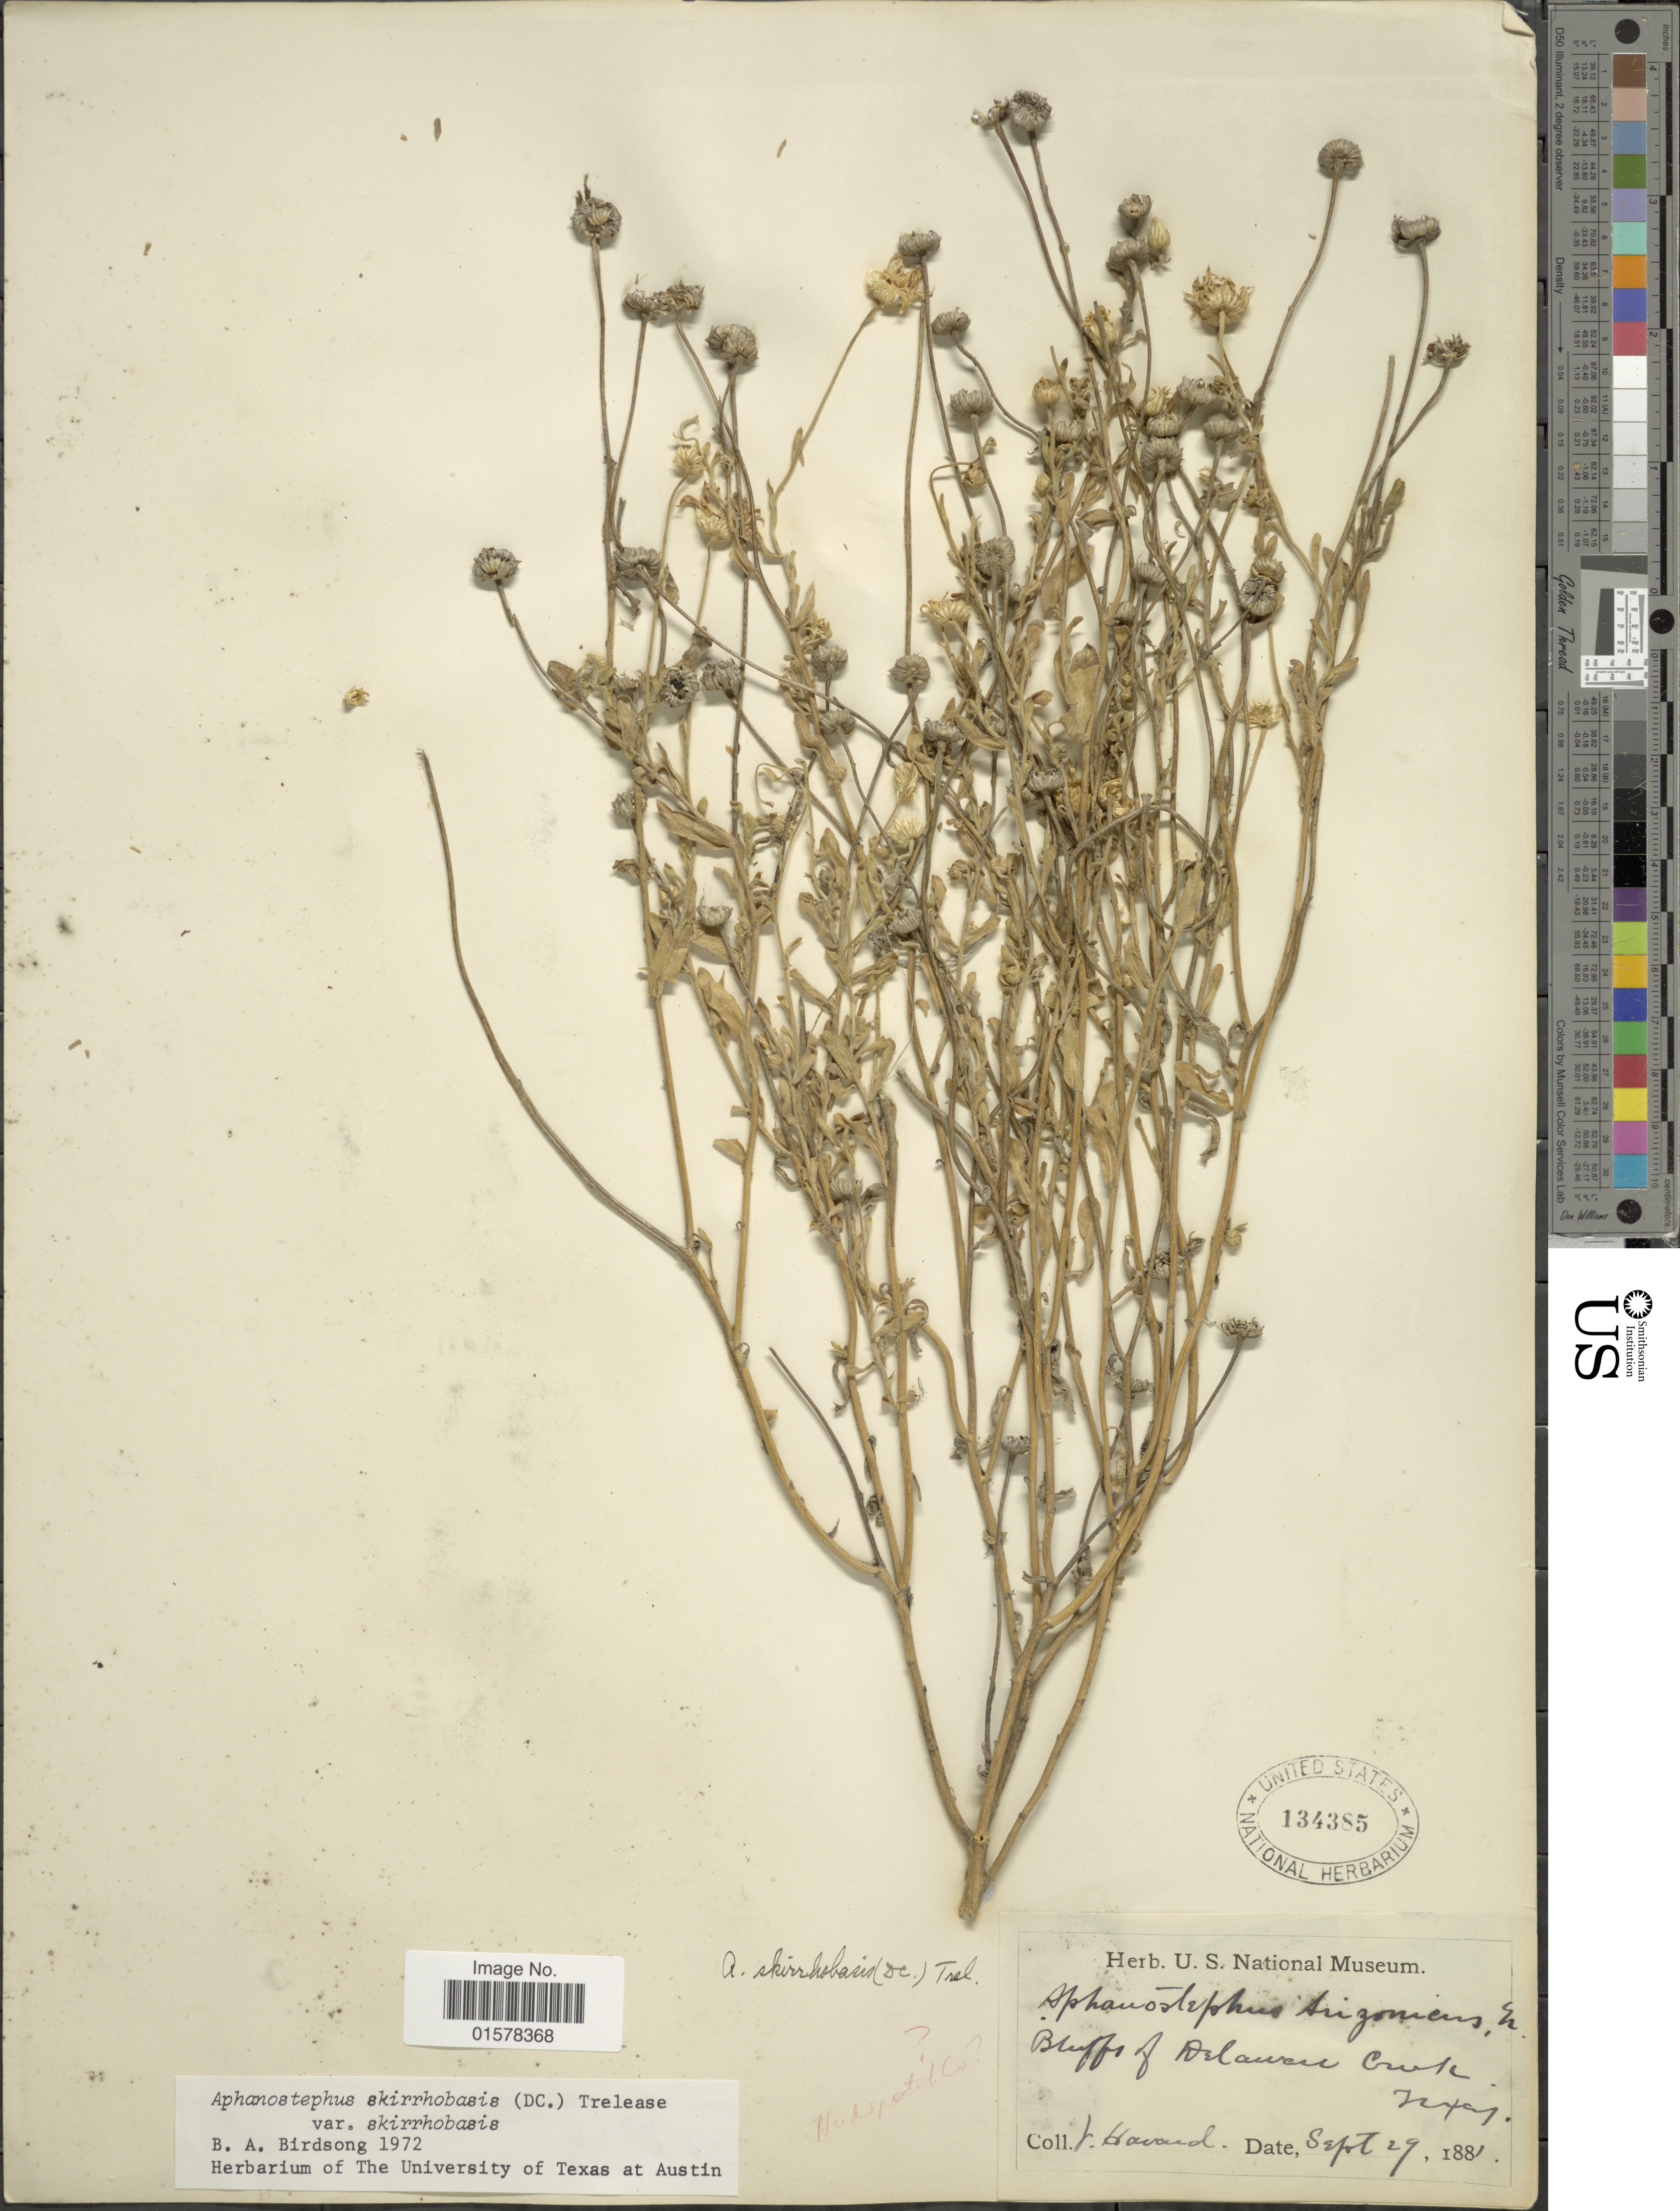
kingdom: Plantae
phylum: Tracheophyta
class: Magnoliopsida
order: Asterales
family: Asteraceae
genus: Aphanostephus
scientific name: Aphanostephus skirrhobasis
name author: (DC.) Trel. ex Coville & Branner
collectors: V. Havard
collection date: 1881-09-29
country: United States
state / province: Texas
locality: Bluffs of Delaware Creek, Texas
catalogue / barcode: US 134385